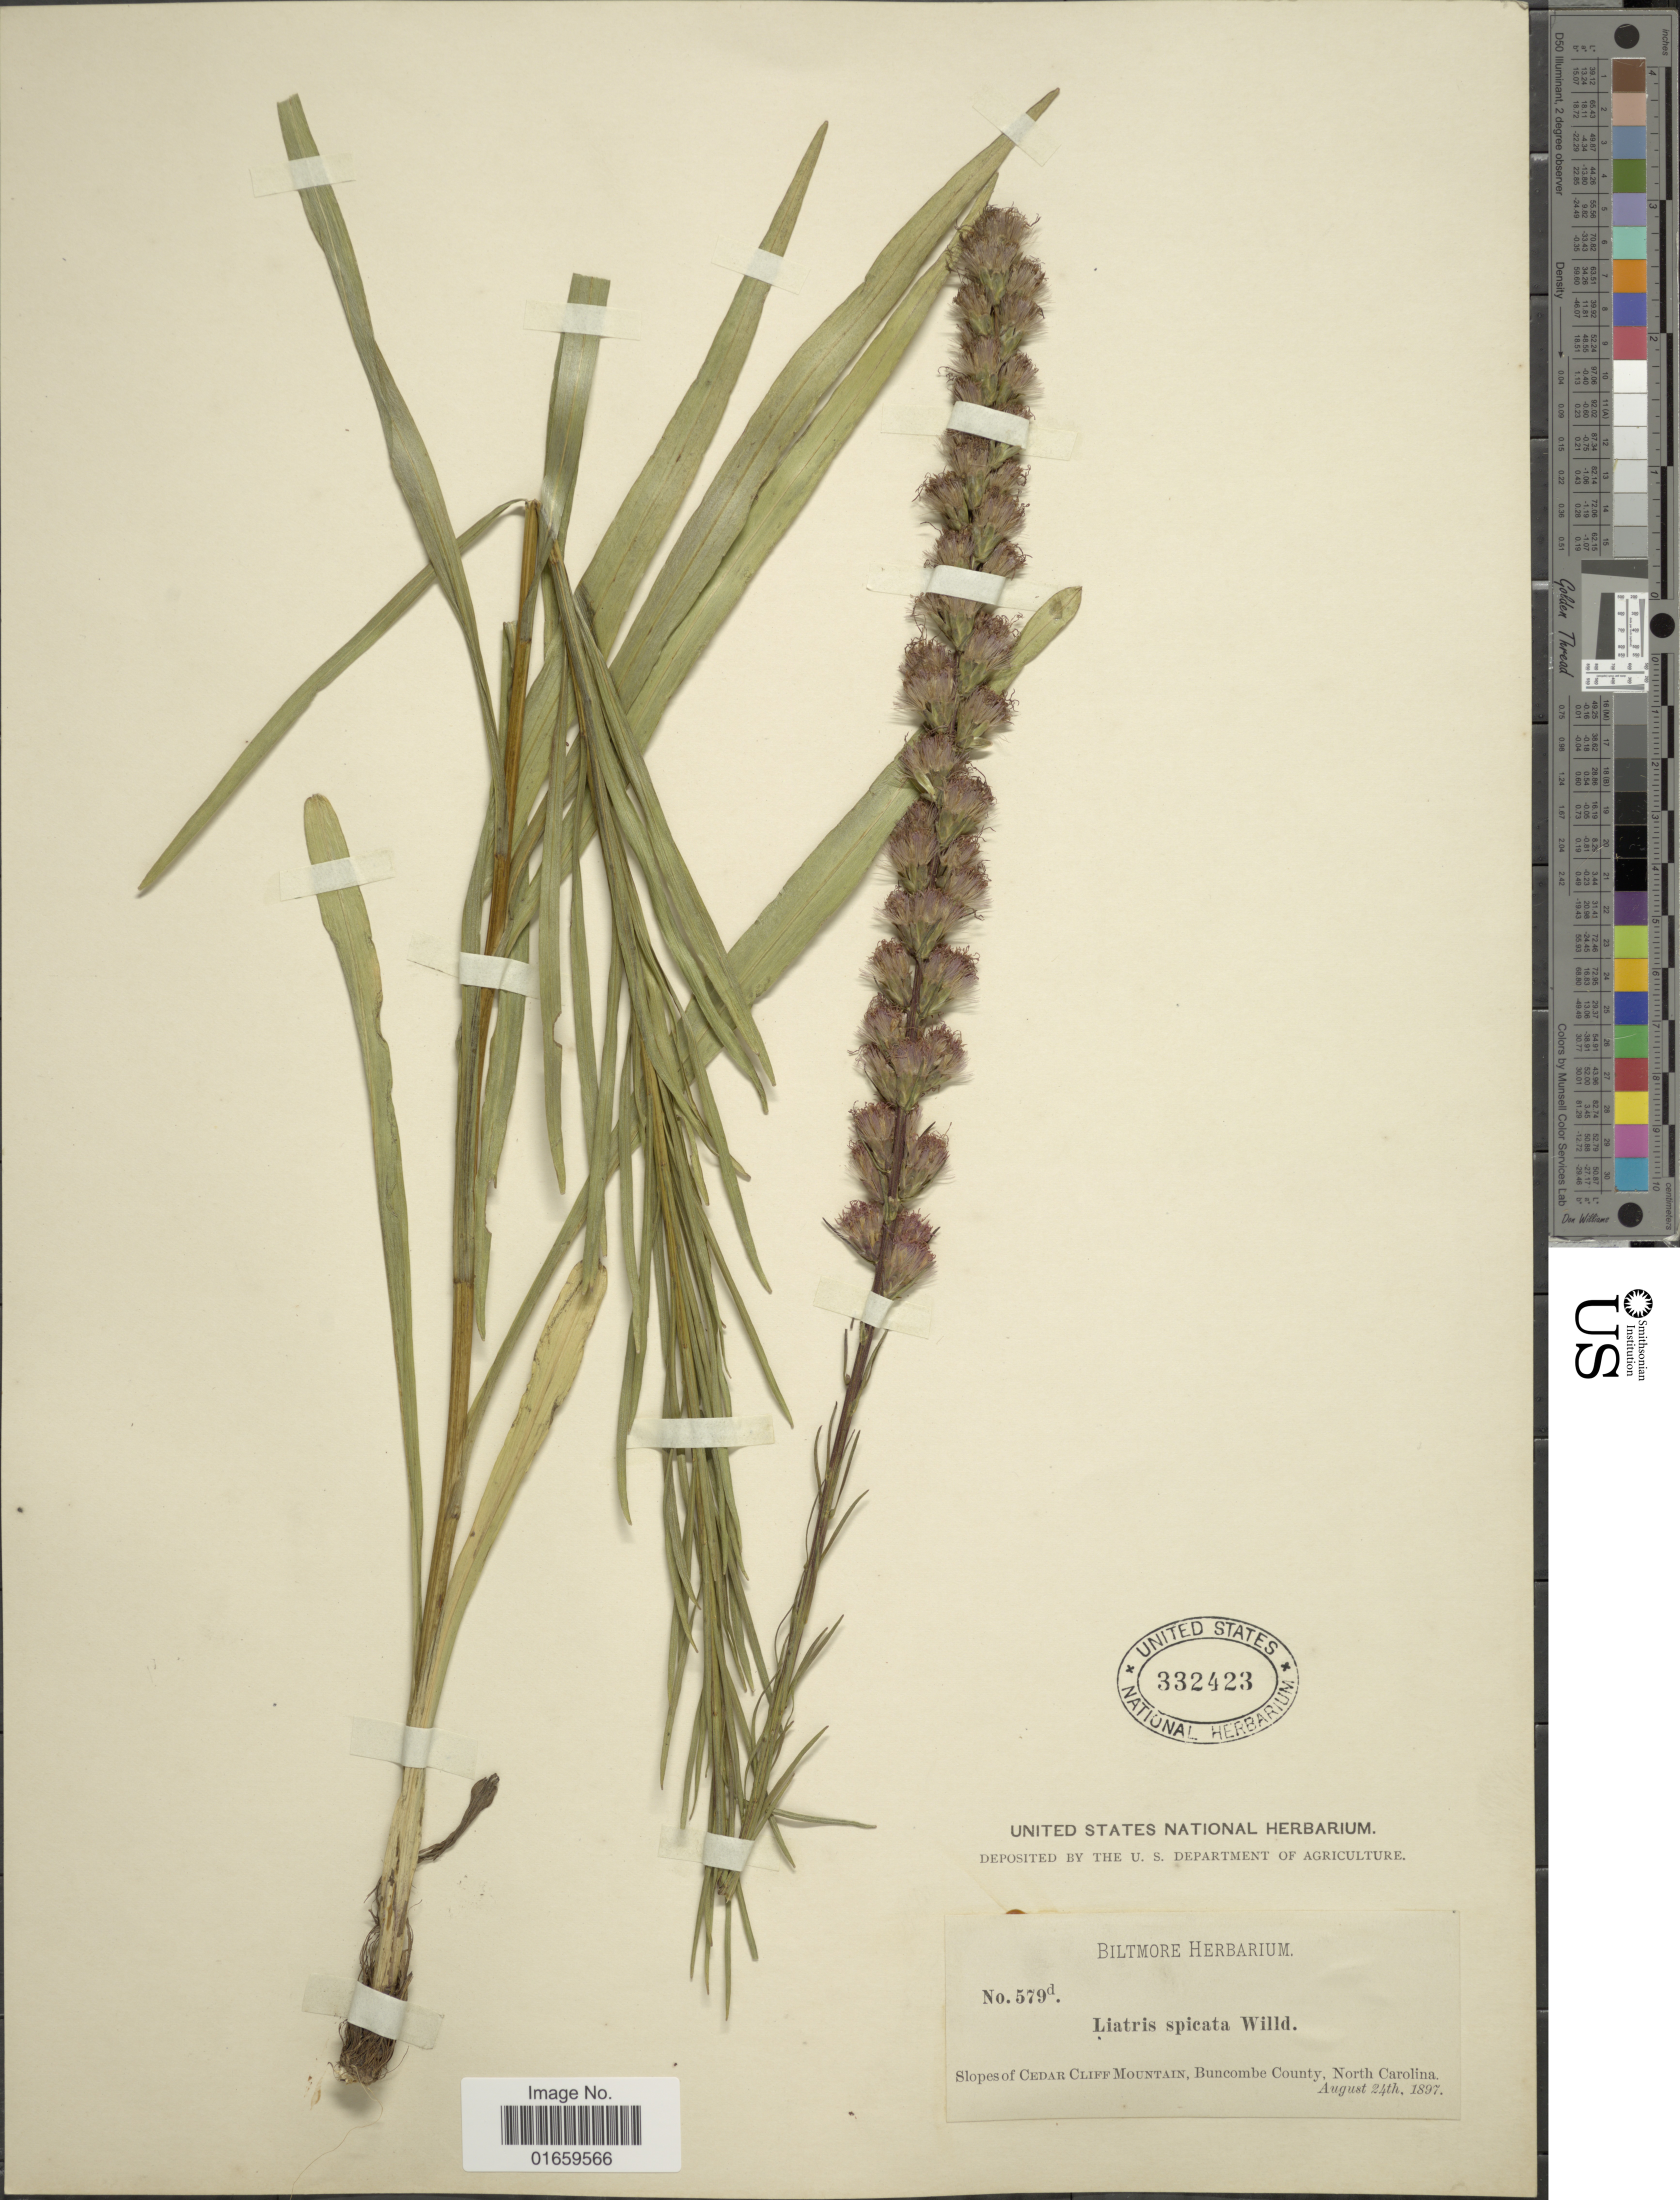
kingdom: Plantae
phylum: Tracheophyta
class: Magnoliopsida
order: Asterales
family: Asteraceae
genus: Liatris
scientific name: Liatris spicata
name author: (L.) Willd.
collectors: ex herb. Biltmore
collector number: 579d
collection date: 1897-08-24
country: United States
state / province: North Carolina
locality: Slopes of Cedar Cliff Mountain, Buncombe County, North Carolina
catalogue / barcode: US 332423